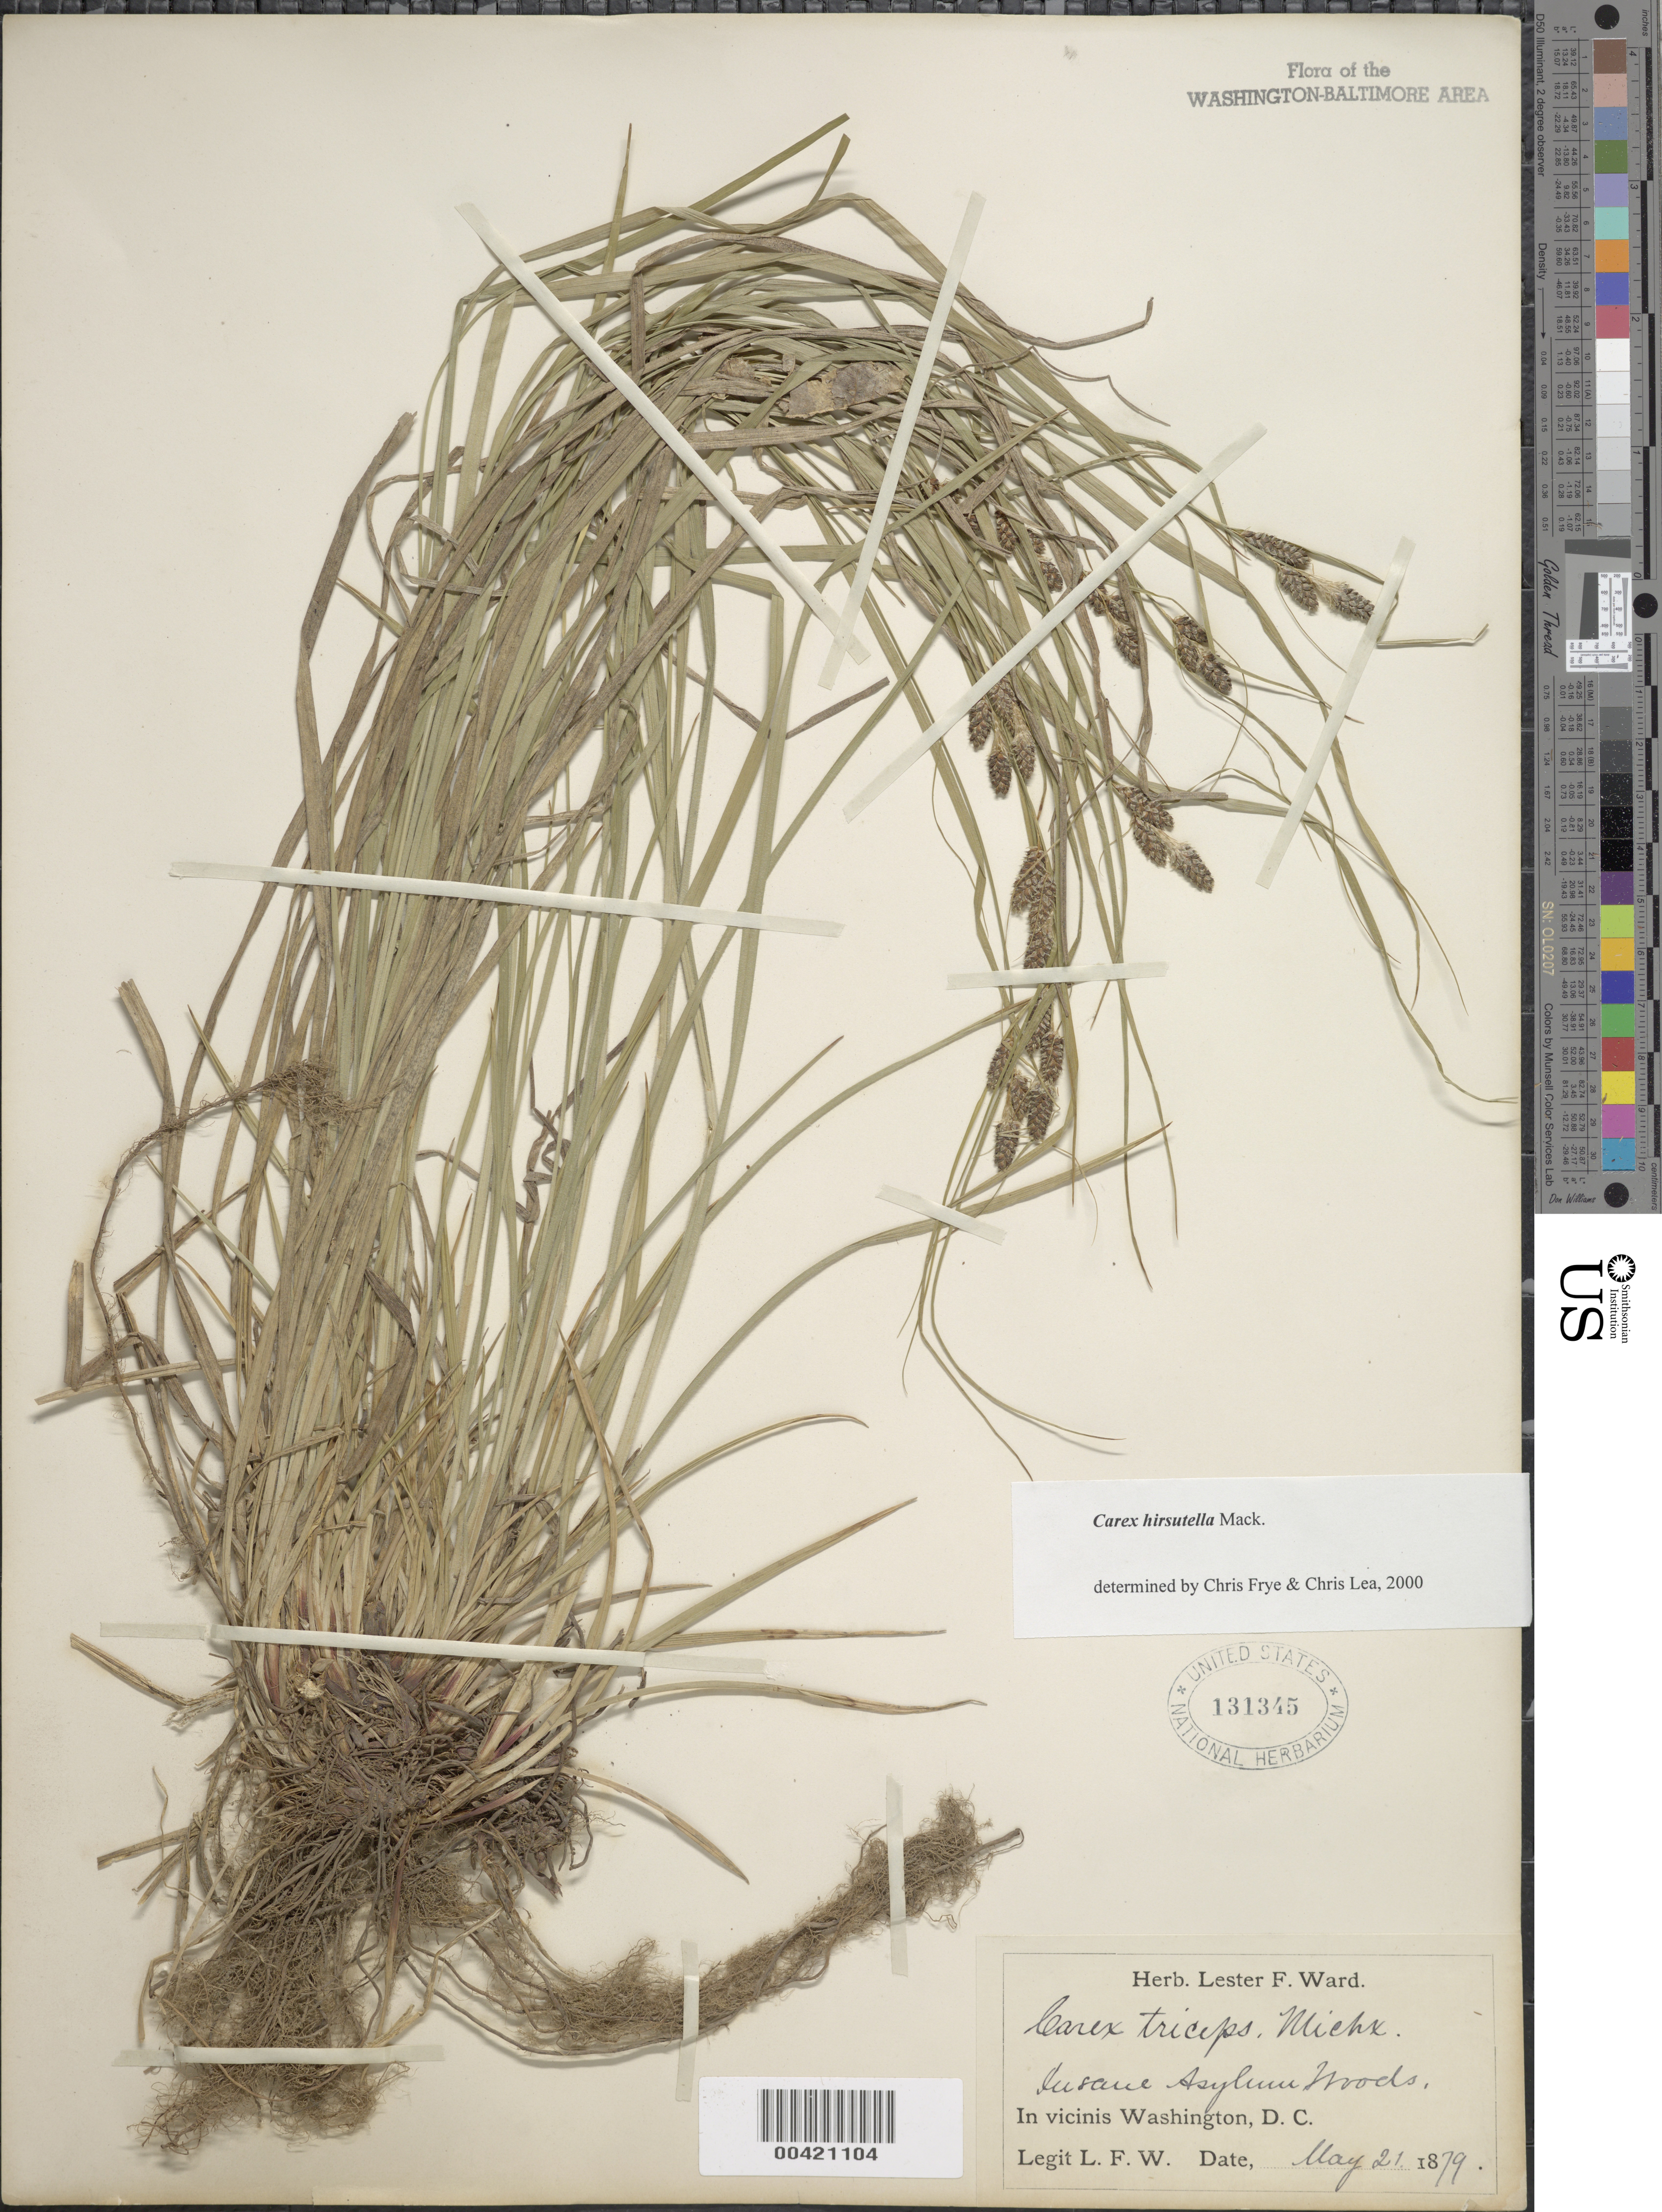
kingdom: Plantae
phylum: Tracheophyta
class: Liliopsida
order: Poales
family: Cyperaceae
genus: Carex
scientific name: Carex hirsutella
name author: Mack.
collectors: L. F. Ward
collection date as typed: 21 May 1879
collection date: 1879-05-21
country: United States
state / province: District of Columbia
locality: Insane Asylum Woods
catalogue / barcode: US 131345